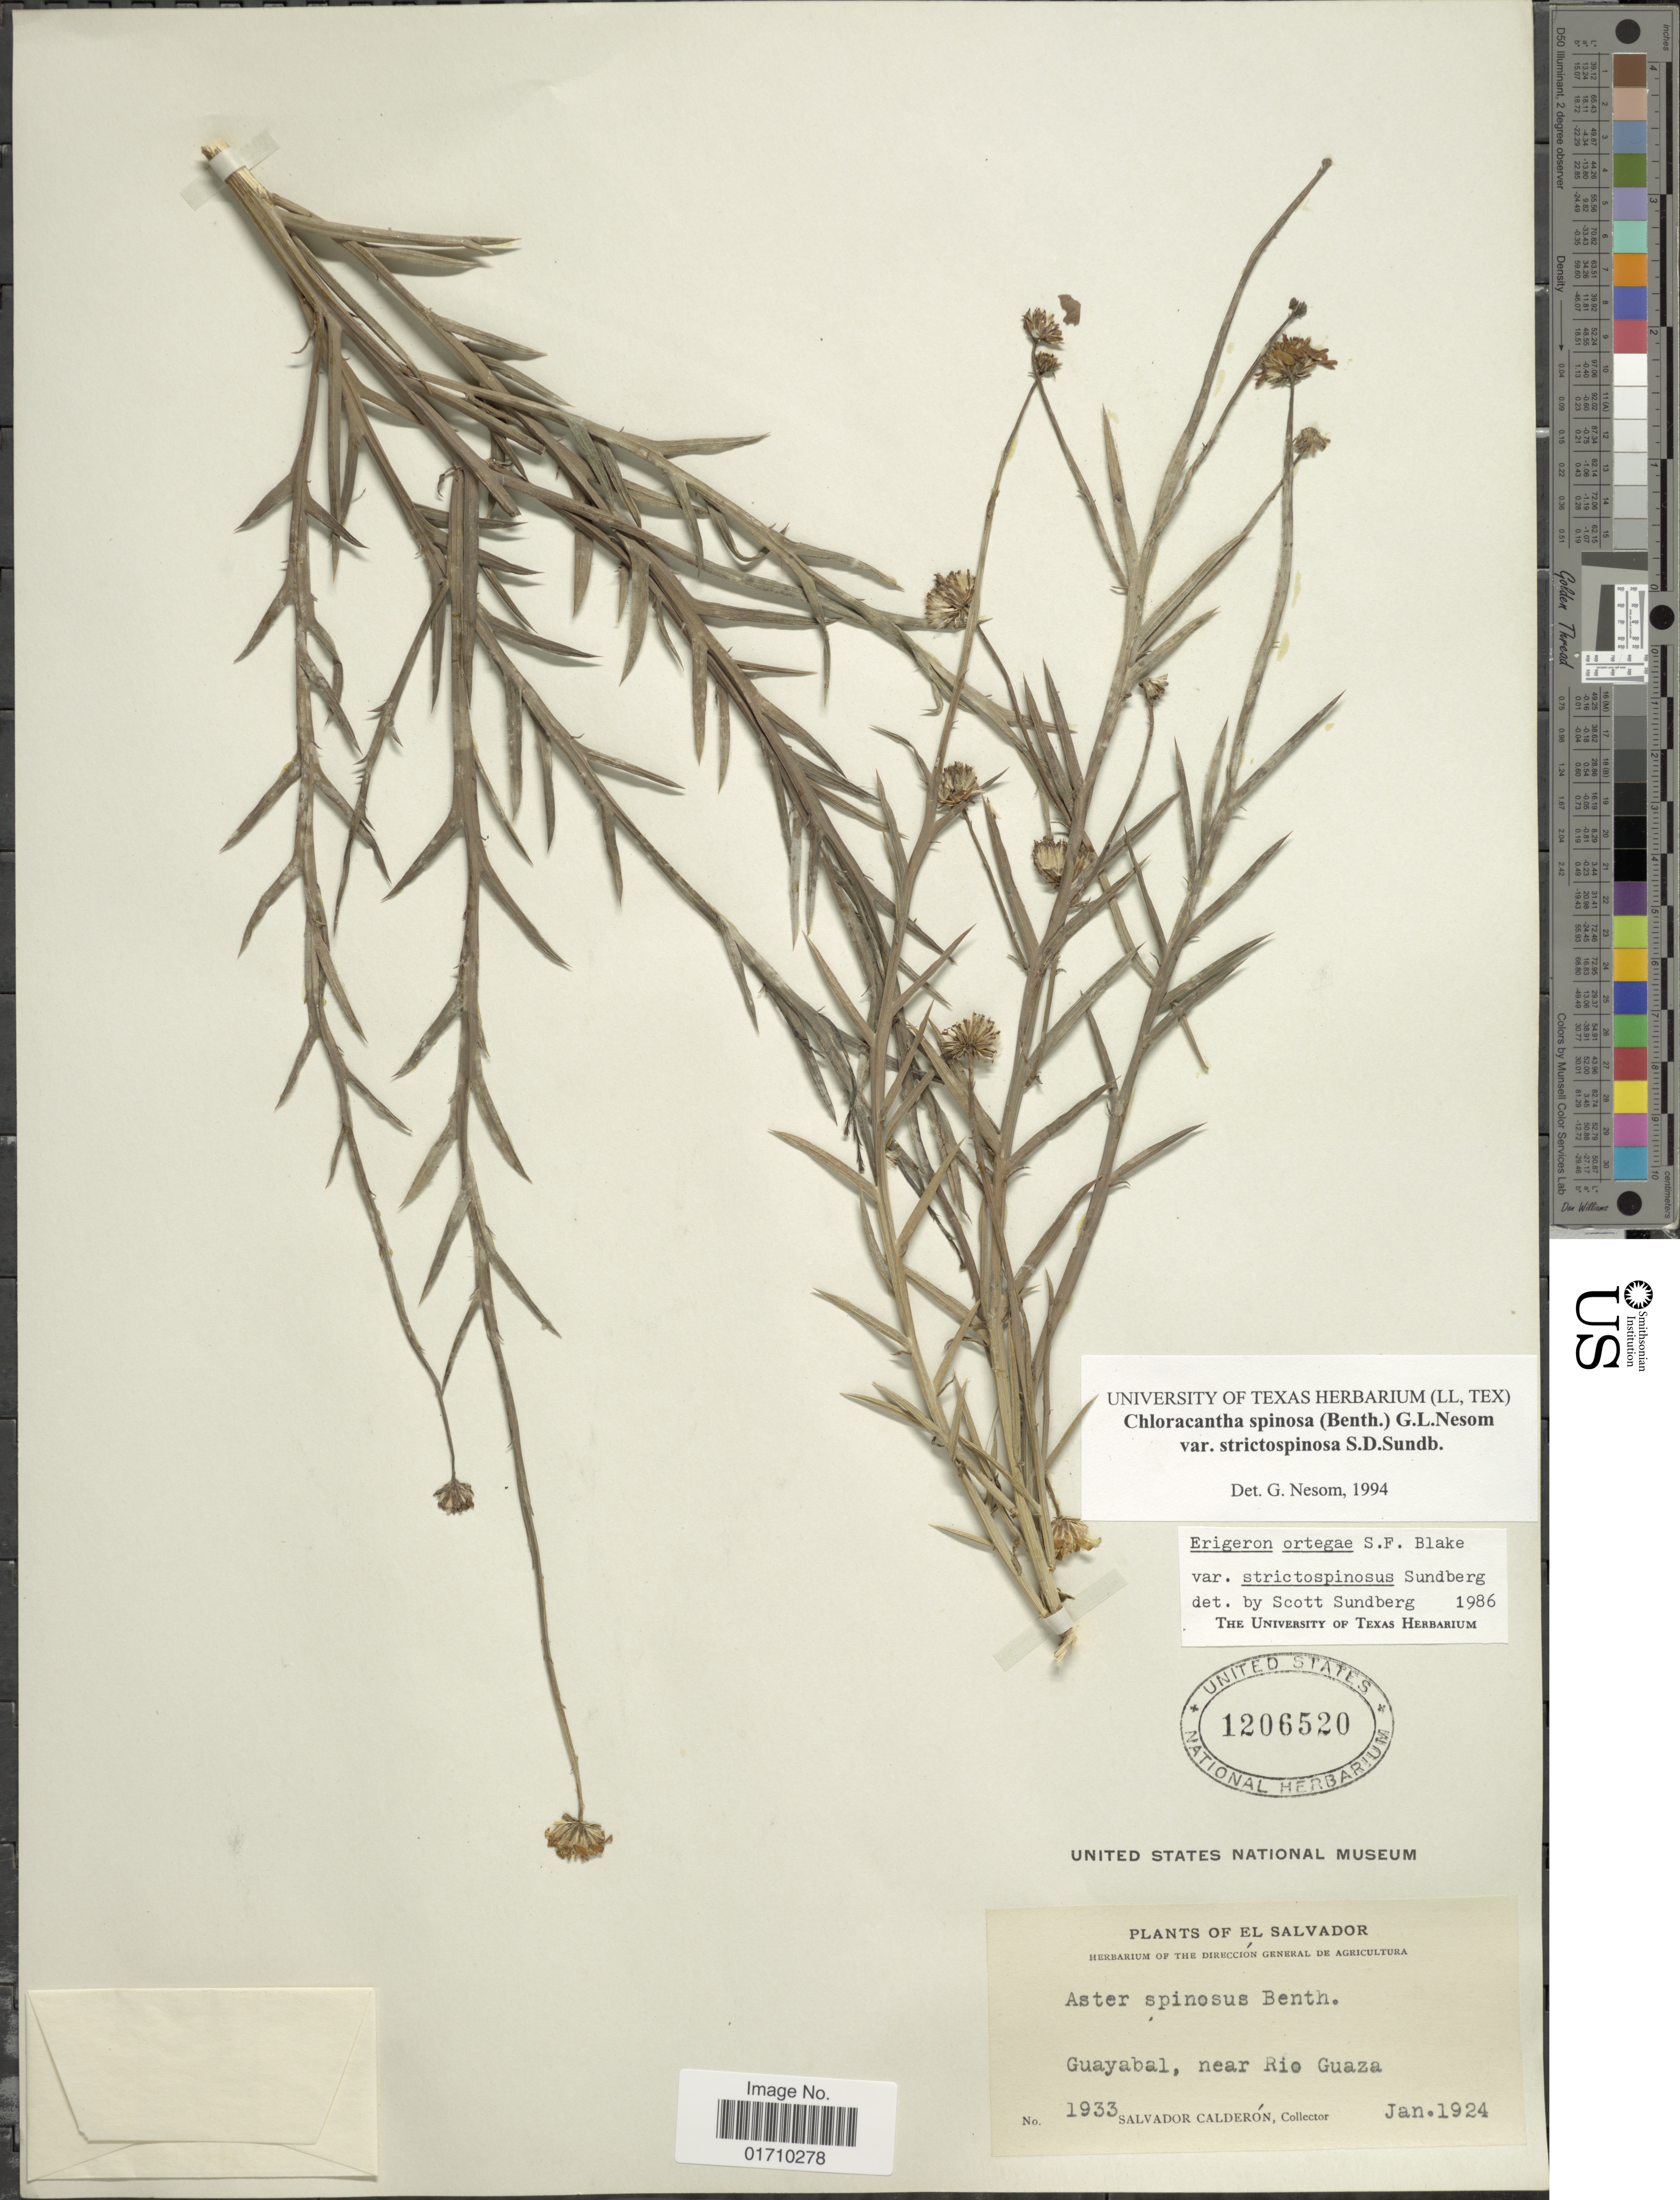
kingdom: Plantae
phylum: Tracheophyta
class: Magnoliopsida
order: Asterales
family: Asteraceae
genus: Chloracantha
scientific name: Chloracantha spinosa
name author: (Benth.) G.L. Nesom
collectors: S. Calderón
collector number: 1933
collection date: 1924-01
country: El Salvador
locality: Guayabal, near Rio Guaza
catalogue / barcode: US 1206520